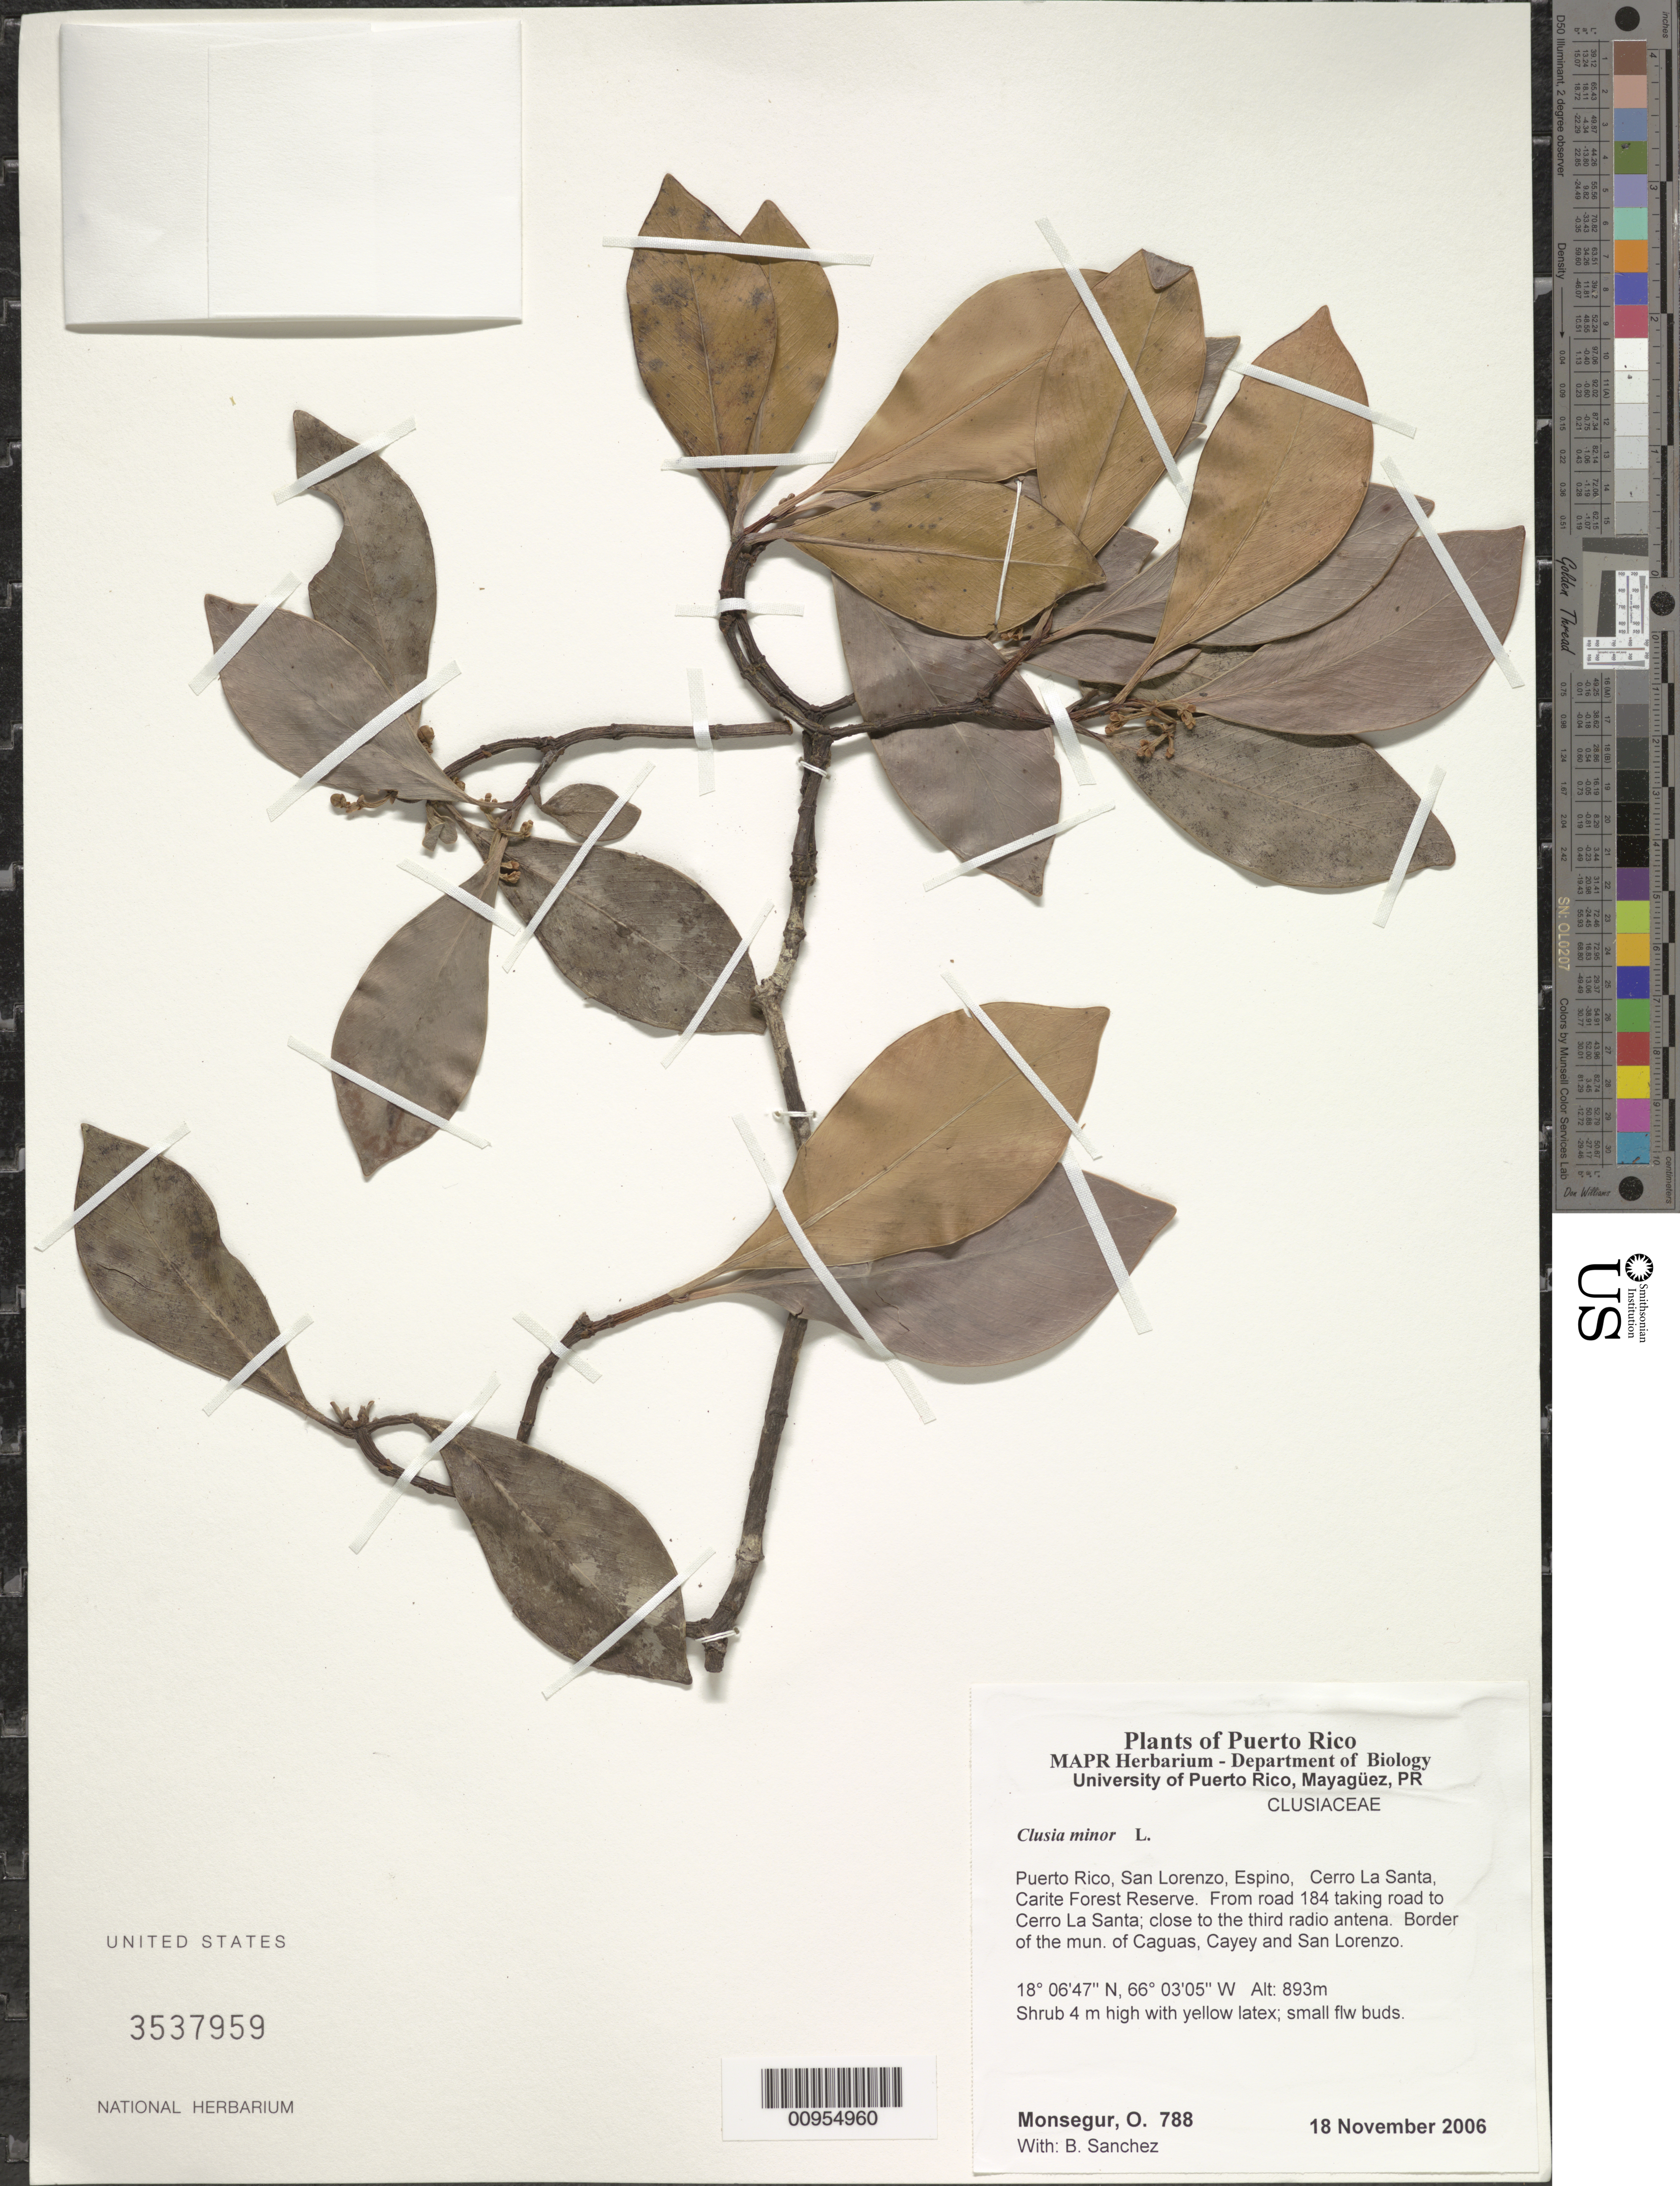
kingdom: Plantae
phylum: Tracheophyta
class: Magnoliopsida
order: Malpighiales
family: Clusiaceae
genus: Clusia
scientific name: Clusia minor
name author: L.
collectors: O. Monsegur & B. Sánchez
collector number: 788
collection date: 2006-11-18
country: Puerto Rico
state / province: San Lorenzo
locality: Espino, Cerro La Santa, Carite Forest Reserve. From road 184 taking road to Cerro La Santa; close to the third radio antena. Border of the mun. of Caguas, Cayey and San Lorenzo.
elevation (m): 893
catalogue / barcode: US 3537959